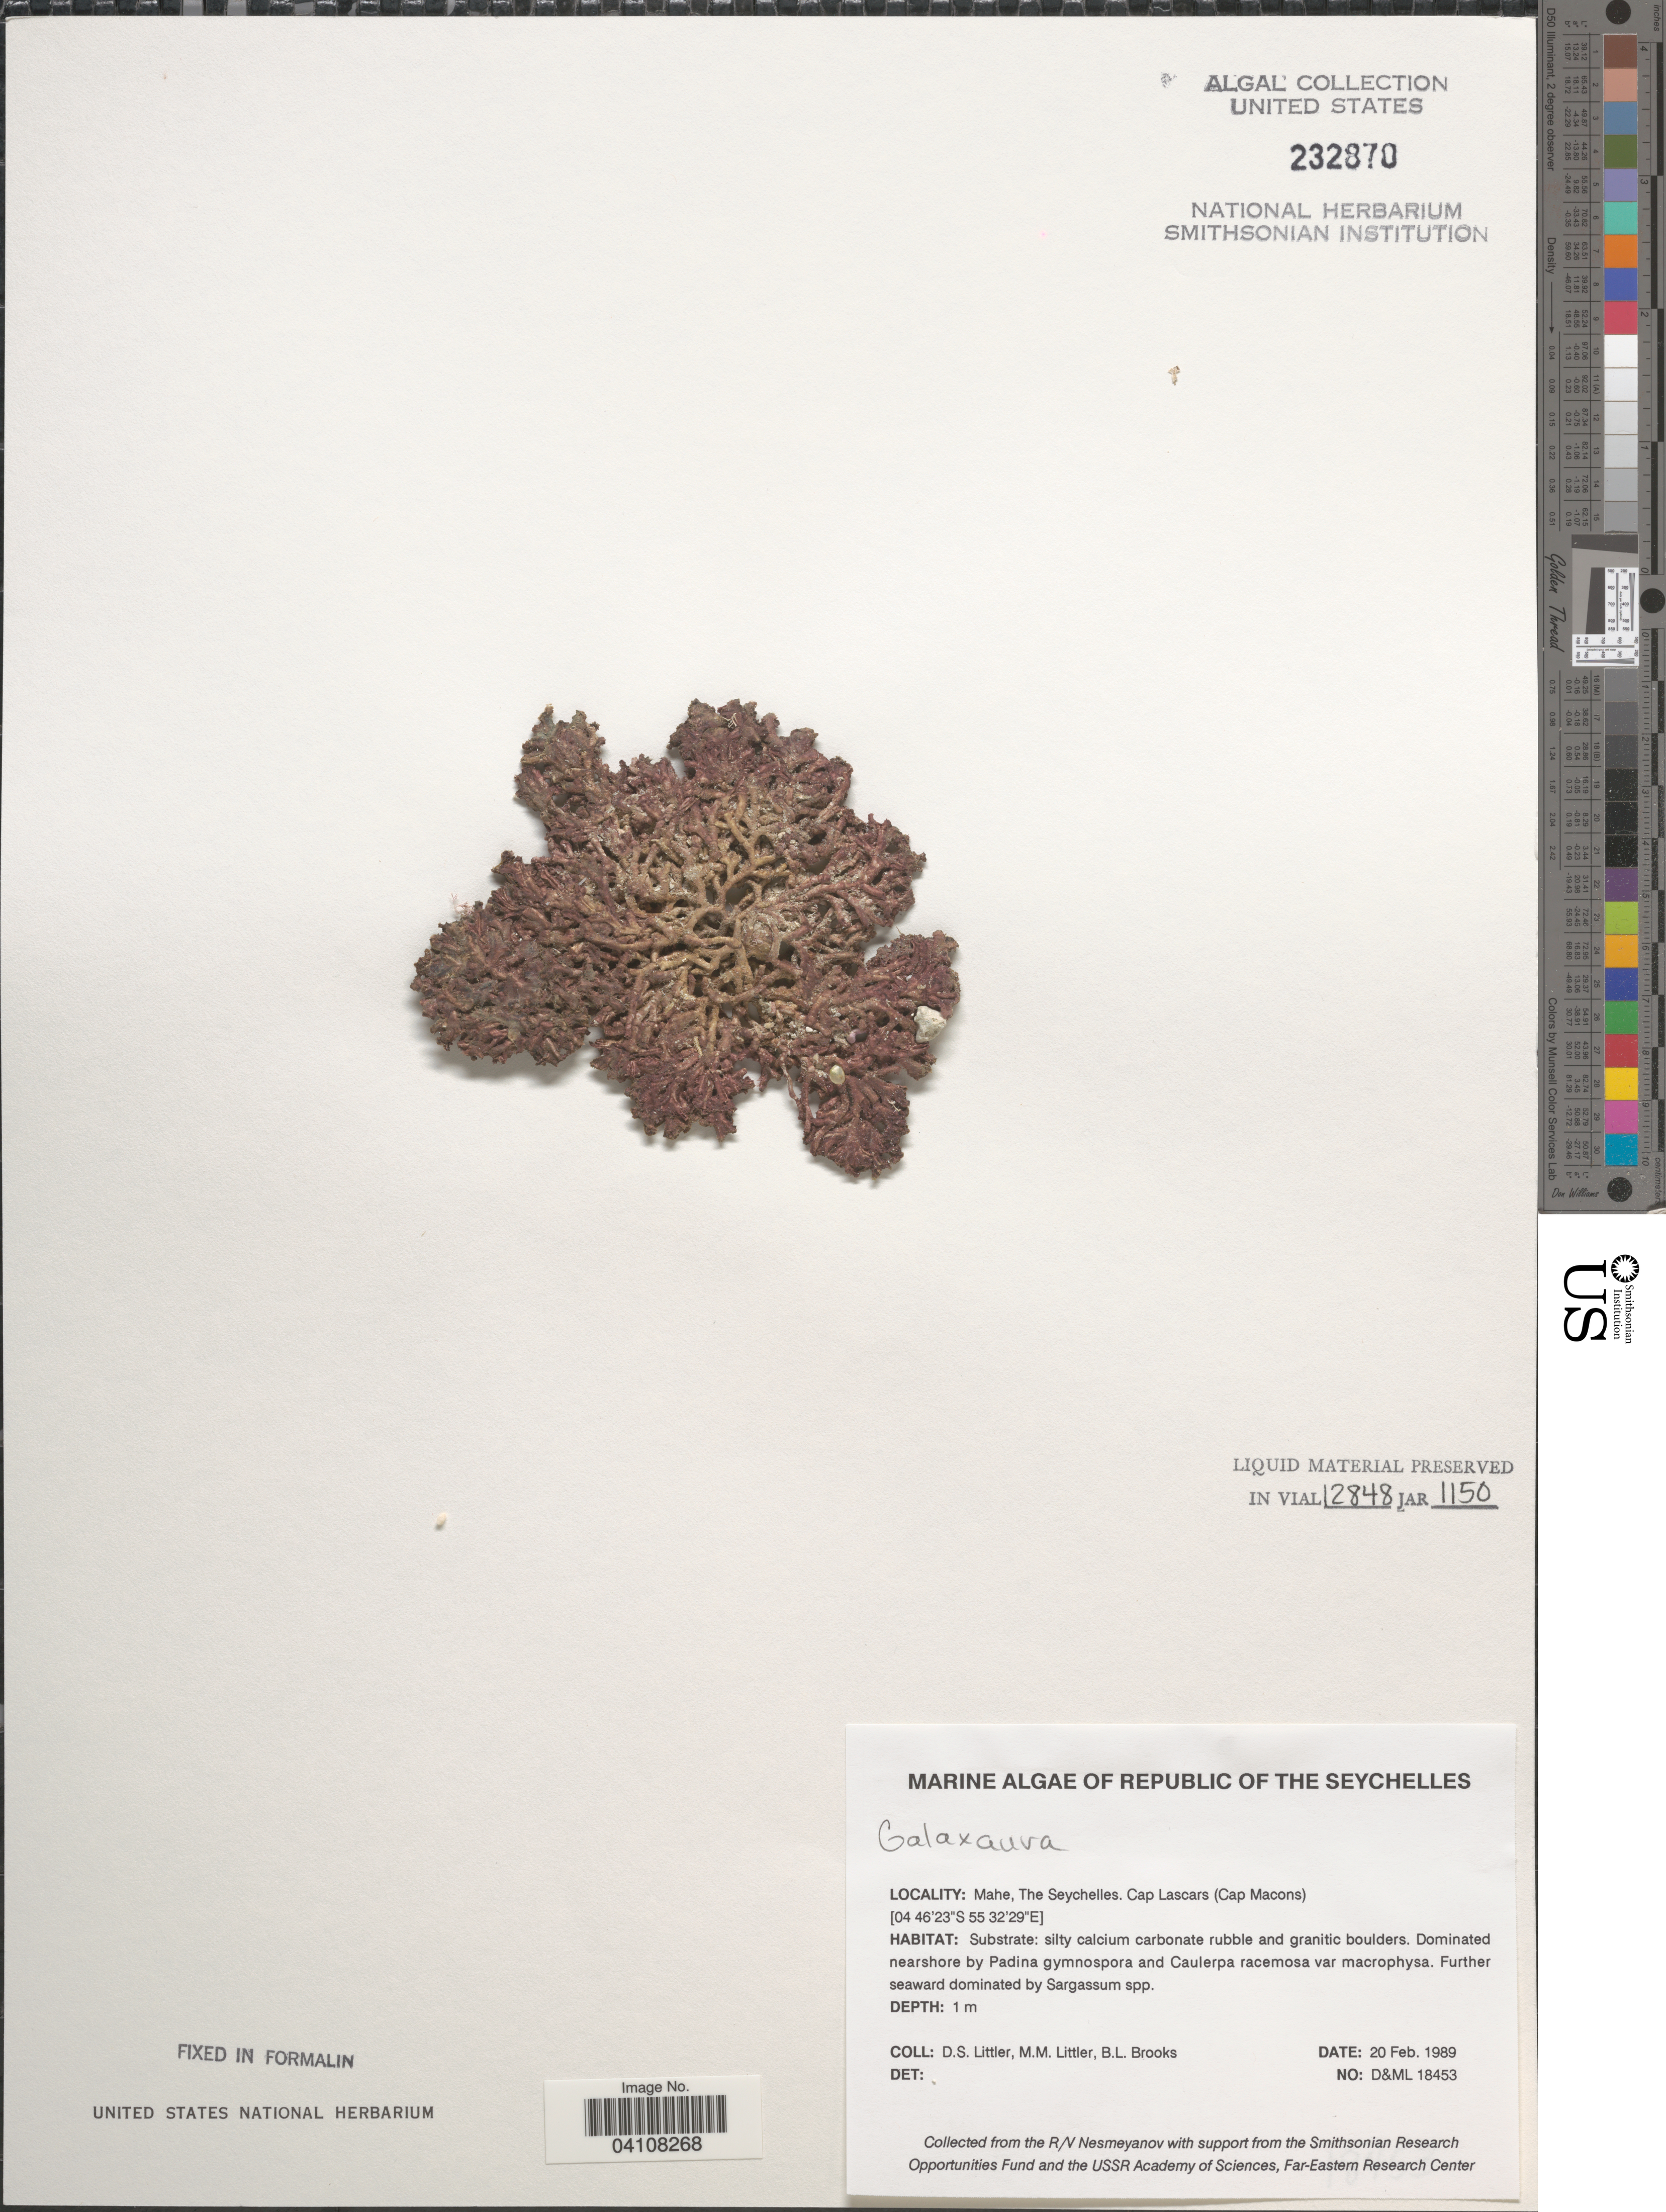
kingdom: Plantae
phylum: Rhodophyta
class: Florideophyceae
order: Nemaliales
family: Galaxauraceae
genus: Galaxaura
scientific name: Galaxaura sp.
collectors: D. S. Littler & B. Brooks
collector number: D&ML18453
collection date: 1989-02-20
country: Seychelles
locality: Republic of The Seychelles. Mahe. Cap Lascars (Cap Macons).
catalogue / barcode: US 232870